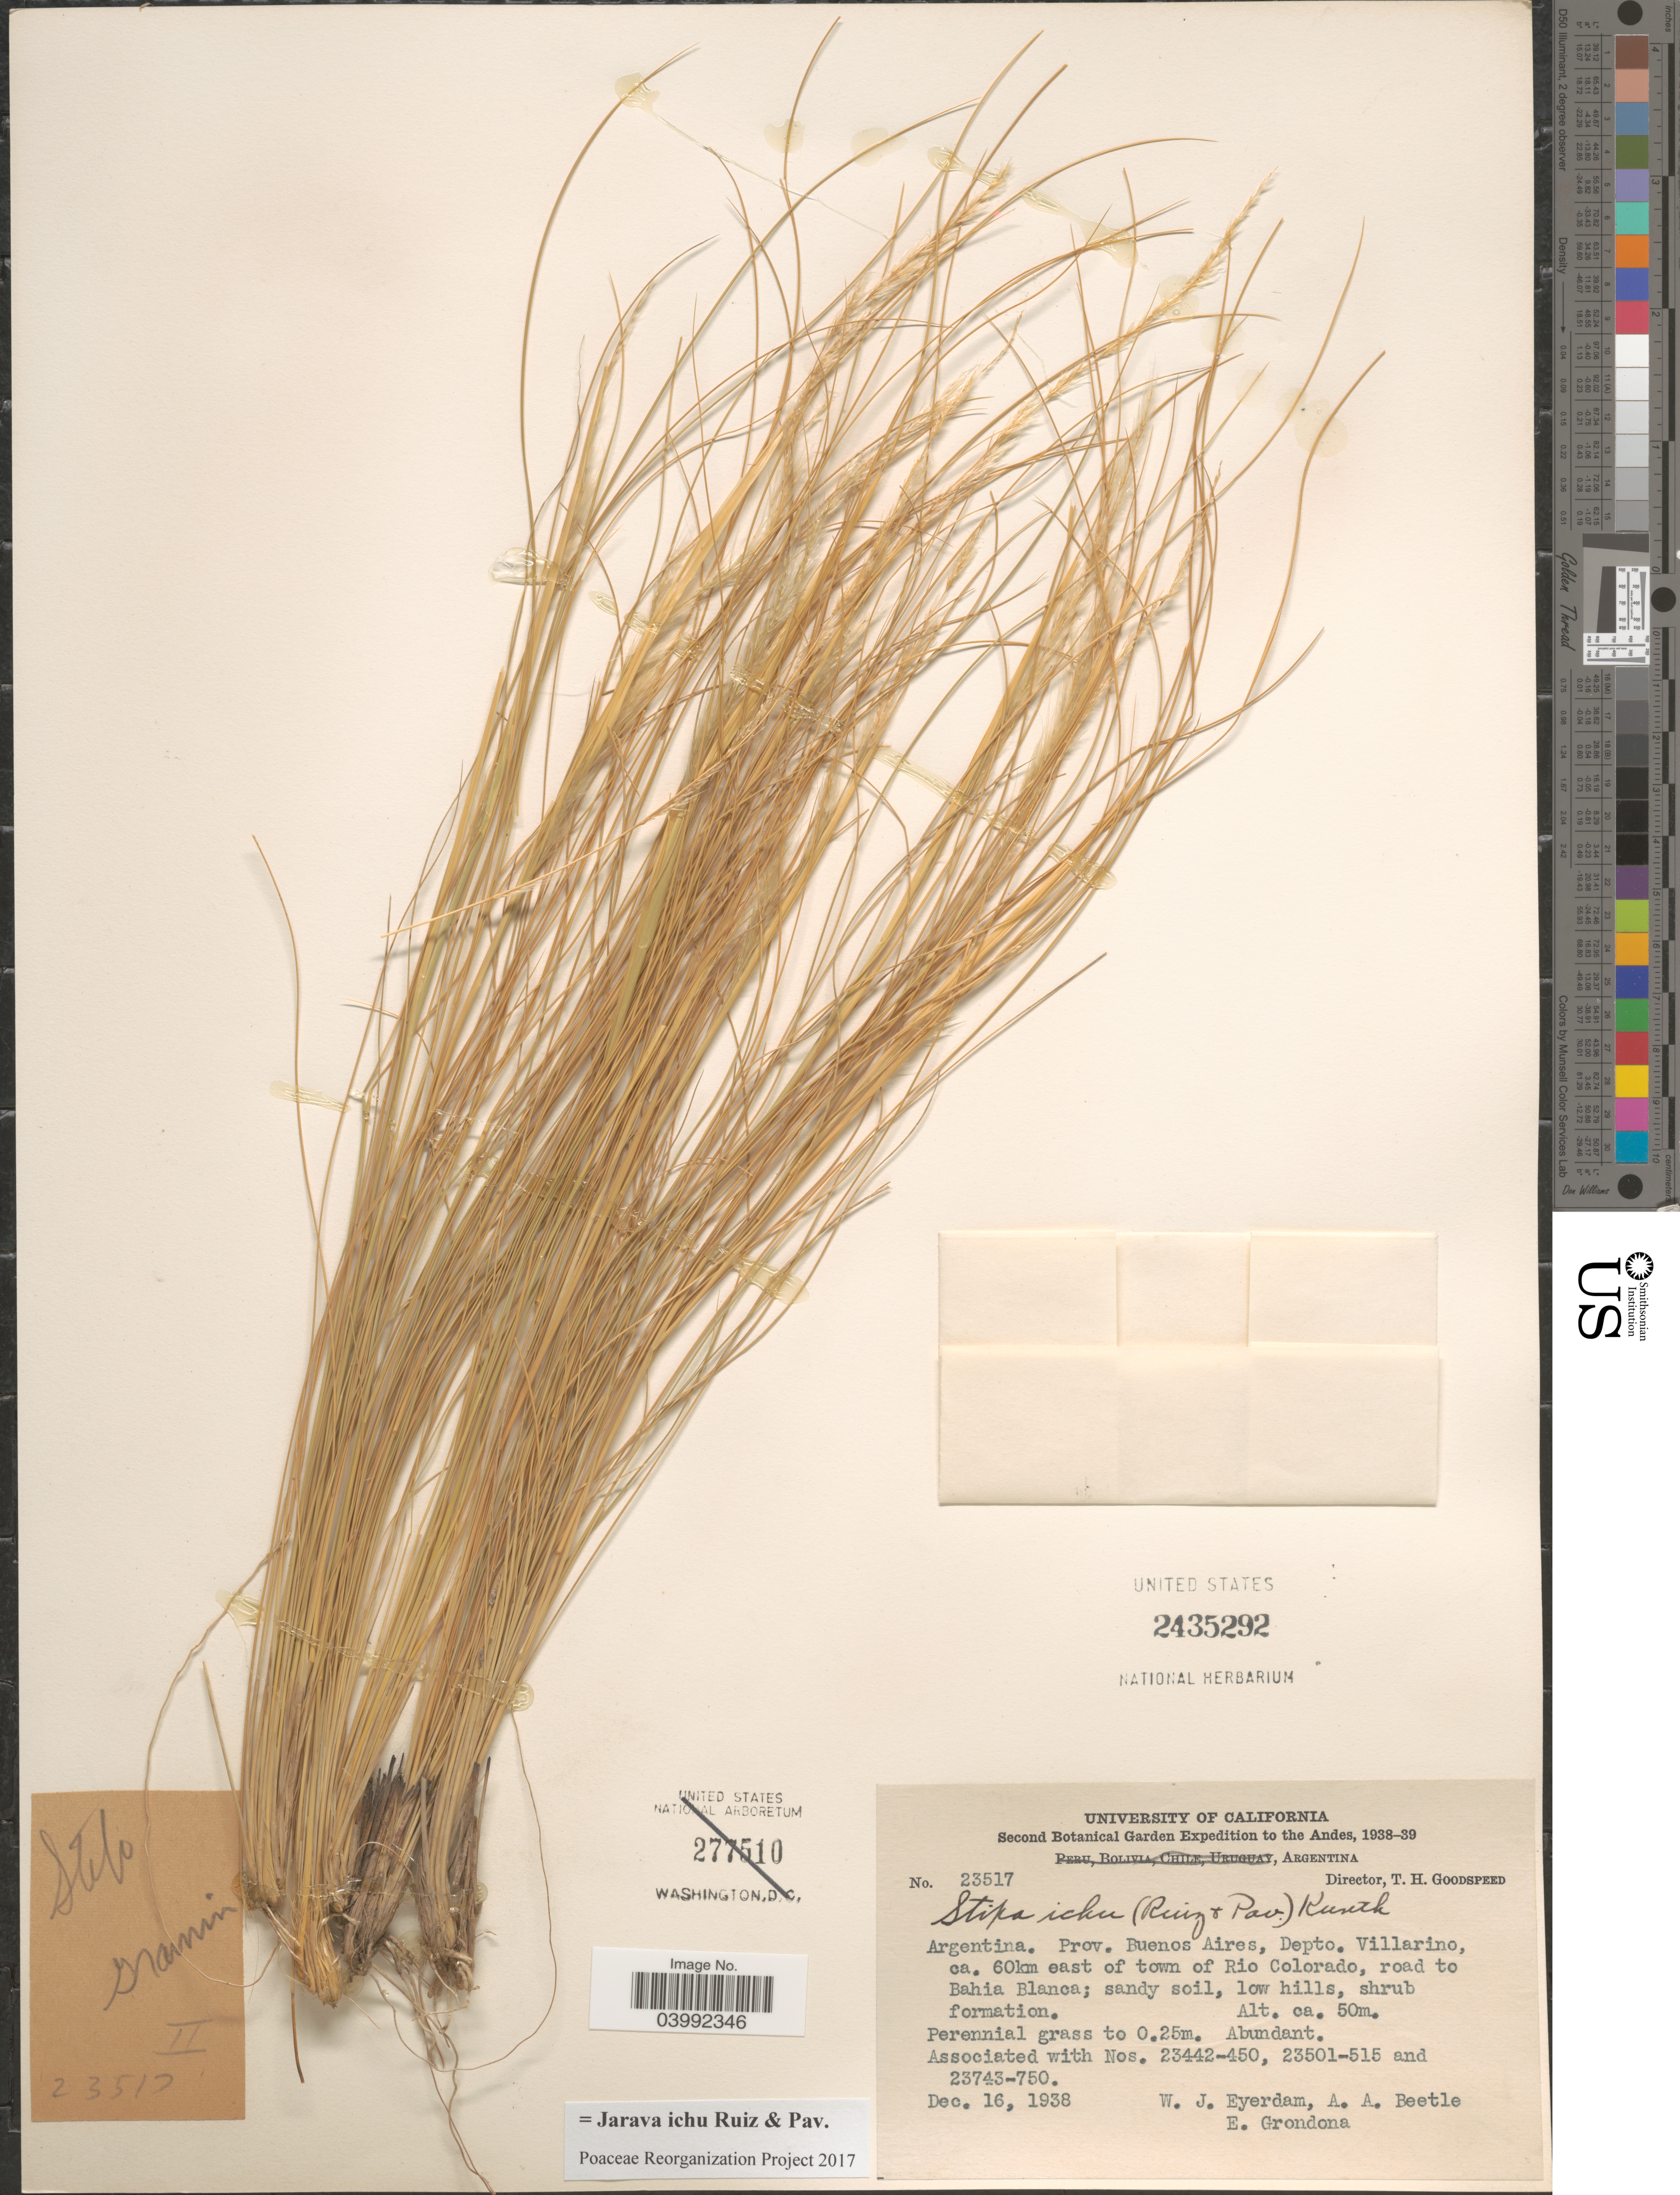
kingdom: Plantae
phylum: Tracheophyta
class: Liliopsida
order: Poales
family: Poaceae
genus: Jarava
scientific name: Jarava ichu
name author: Ruiz & Pav.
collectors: W. J. Eyerdam, A. A. Beetle & E. Grondona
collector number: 23517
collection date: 1938-12-16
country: Argentina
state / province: Buenos Aires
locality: The Andes. Depto. Villarino, ca. 60km east of town of Rio Colorado, road to Bahia Blanca.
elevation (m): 50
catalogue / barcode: US 2435292